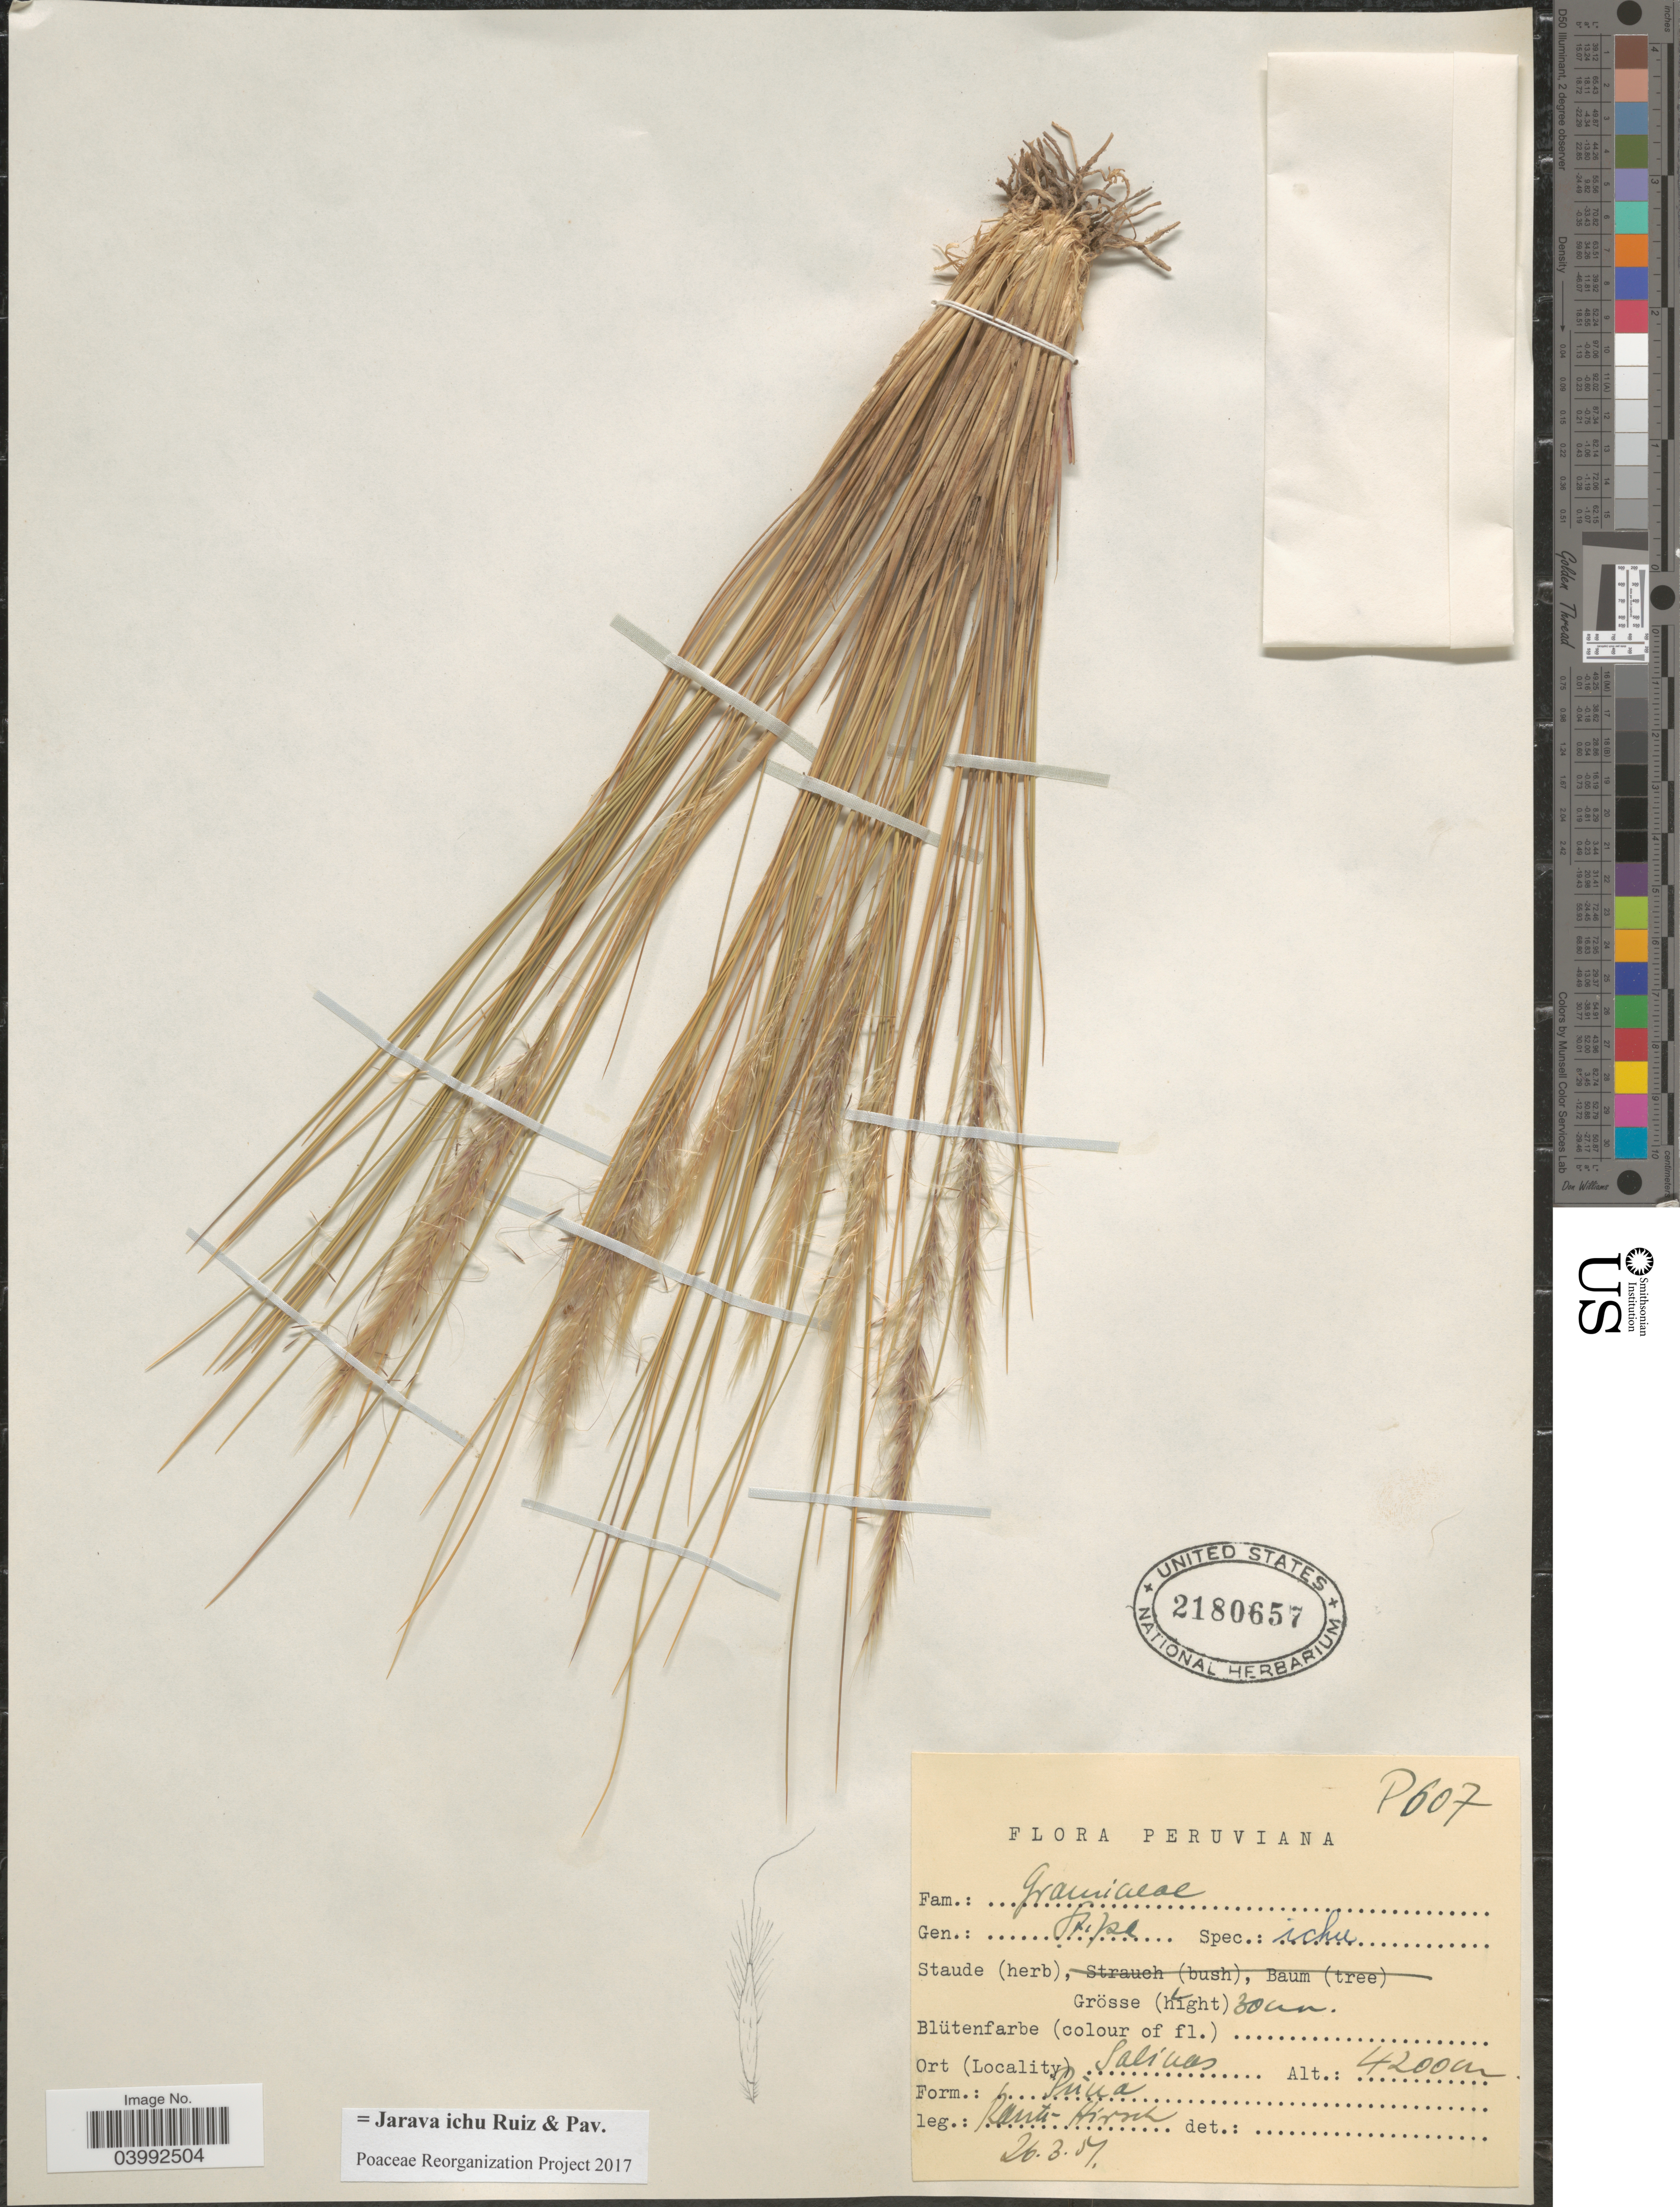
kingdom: Plantae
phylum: Tracheophyta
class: Liliopsida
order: Poales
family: Poaceae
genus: Jarava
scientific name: Jarava ichu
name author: Ruiz & Pav.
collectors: W. Rauh & G. Hirsch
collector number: P607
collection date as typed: Transcribed d/m/y: 26/3/51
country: Peru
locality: Salinas.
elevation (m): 4200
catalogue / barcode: US 2180657